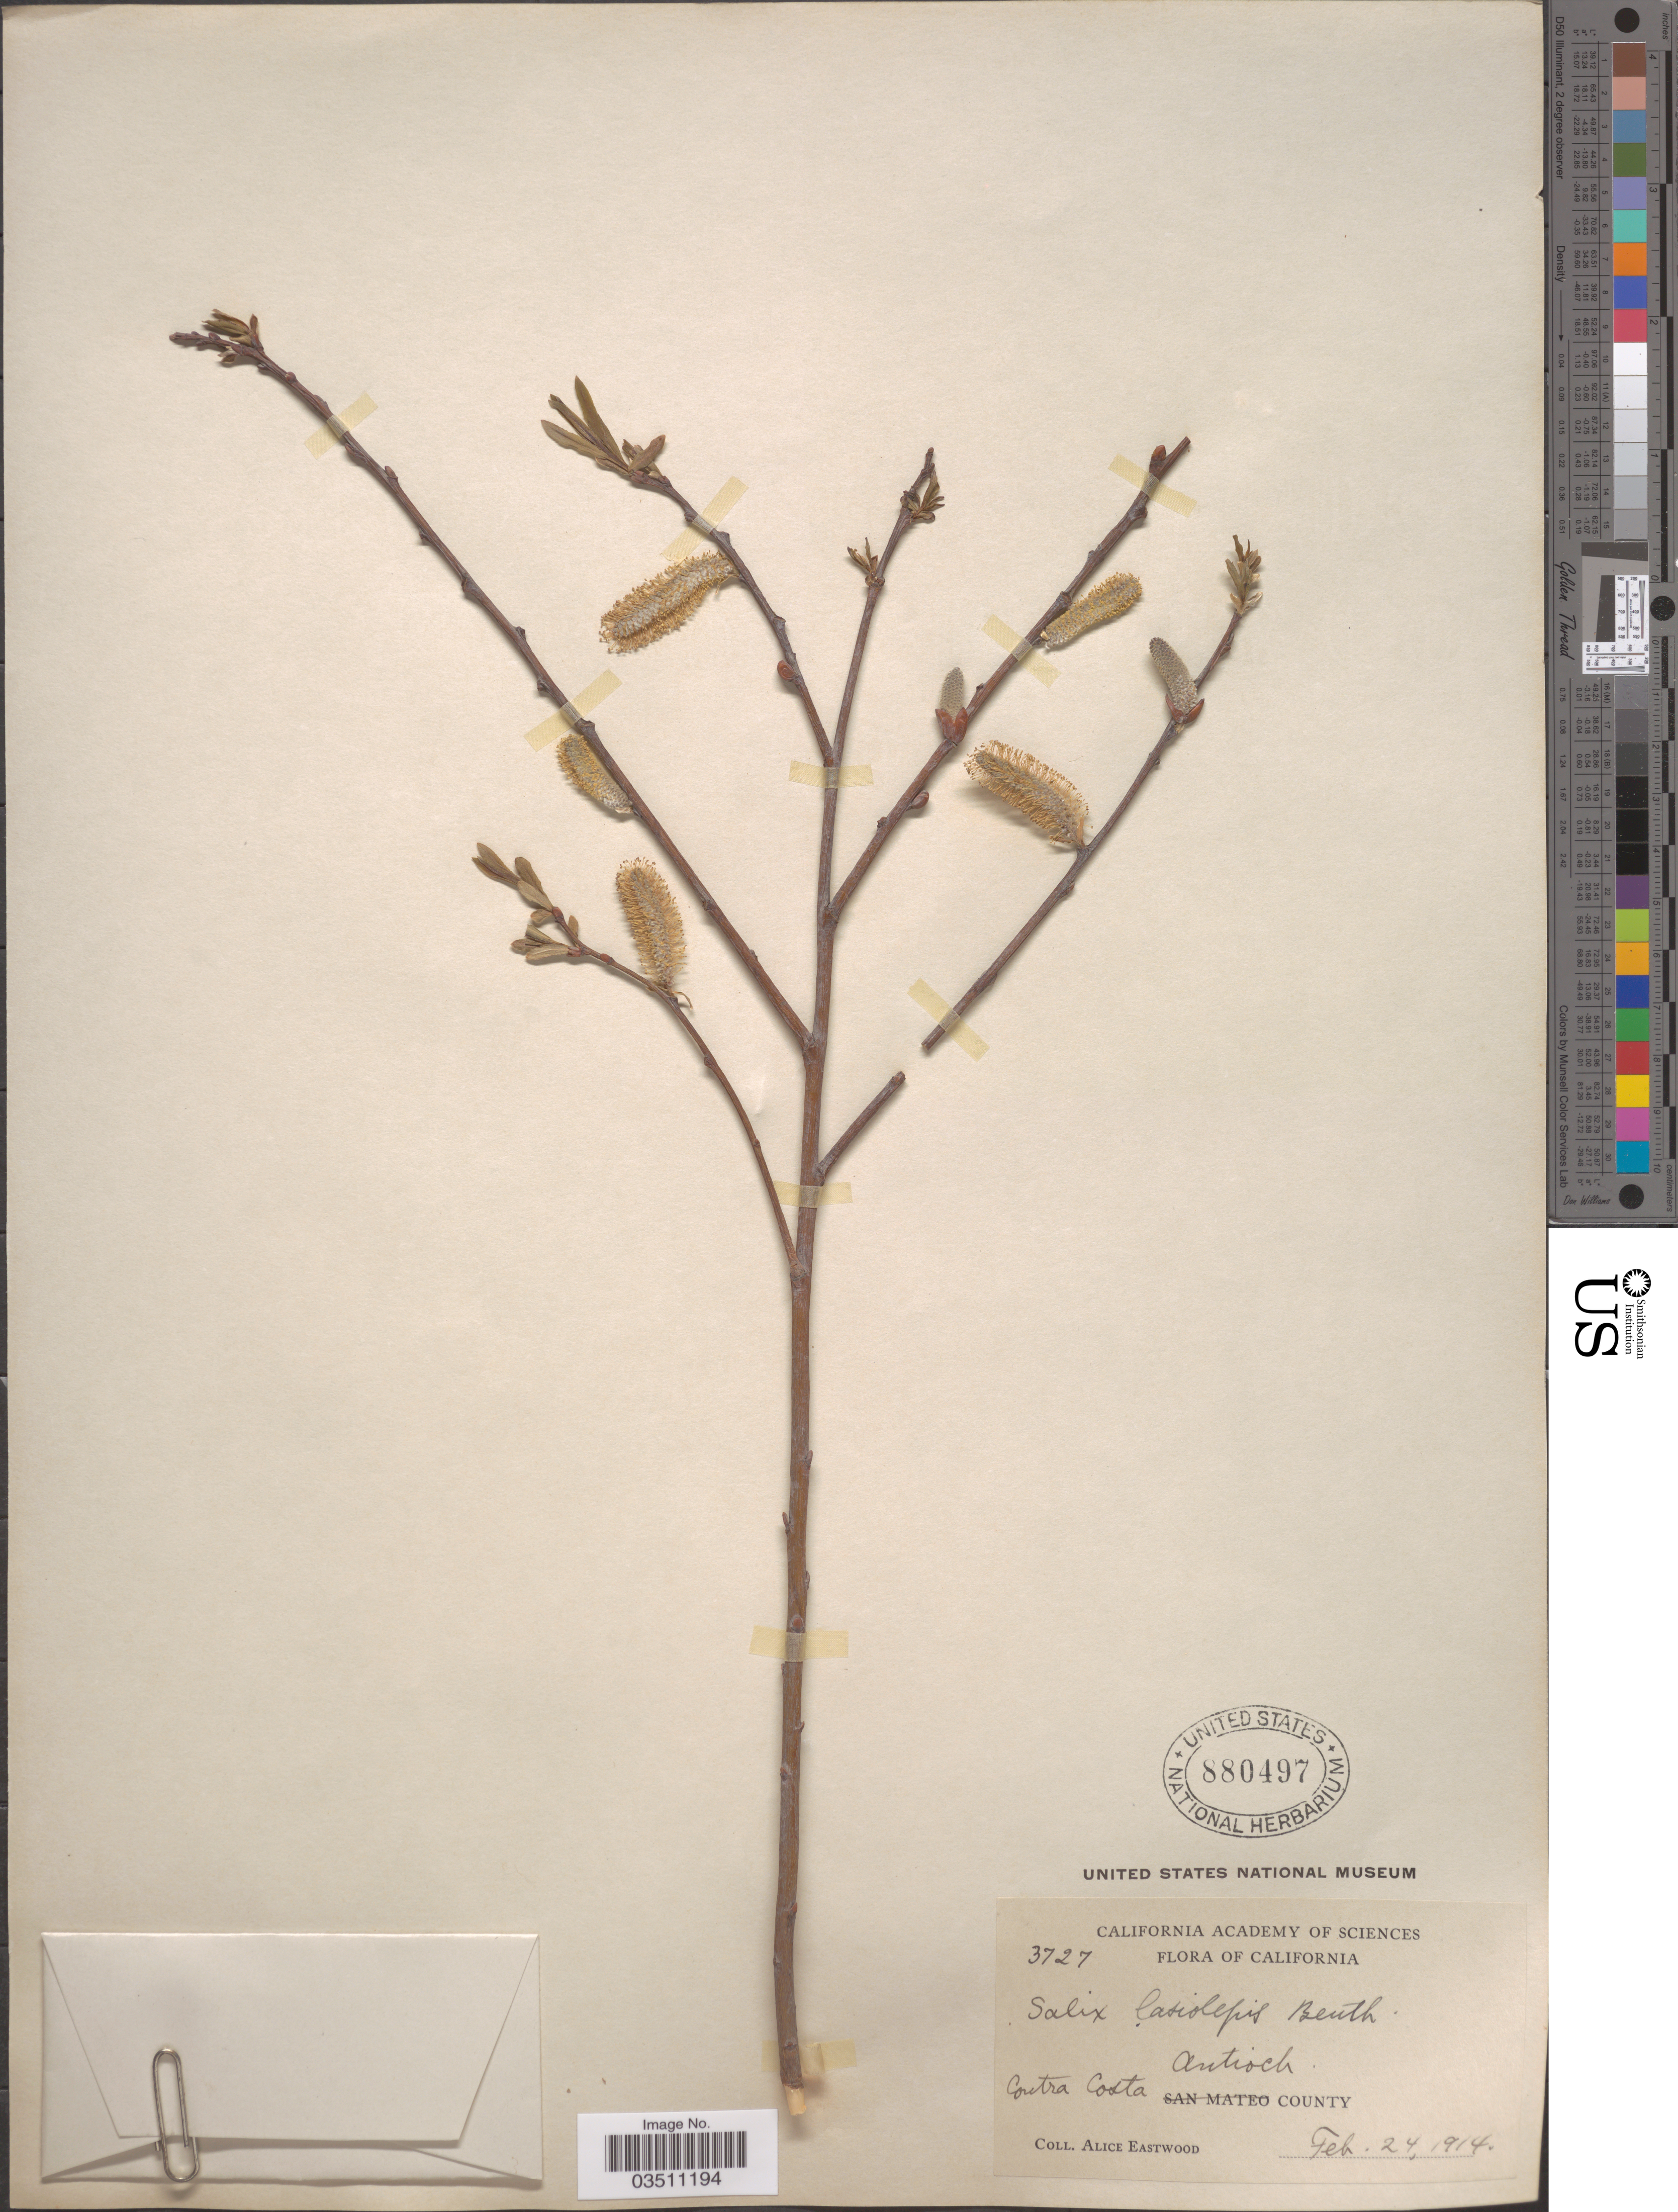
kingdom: Plantae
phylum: Tracheophyta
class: Magnoliopsida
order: Malpighiales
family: Salicaceae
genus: Salix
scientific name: Salix lasiolepis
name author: Benth.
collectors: A. Eastwood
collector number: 3727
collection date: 1914-02-24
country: United States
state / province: California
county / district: Contra Costa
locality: Contra Costa County. Antioch.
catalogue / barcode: US 880497